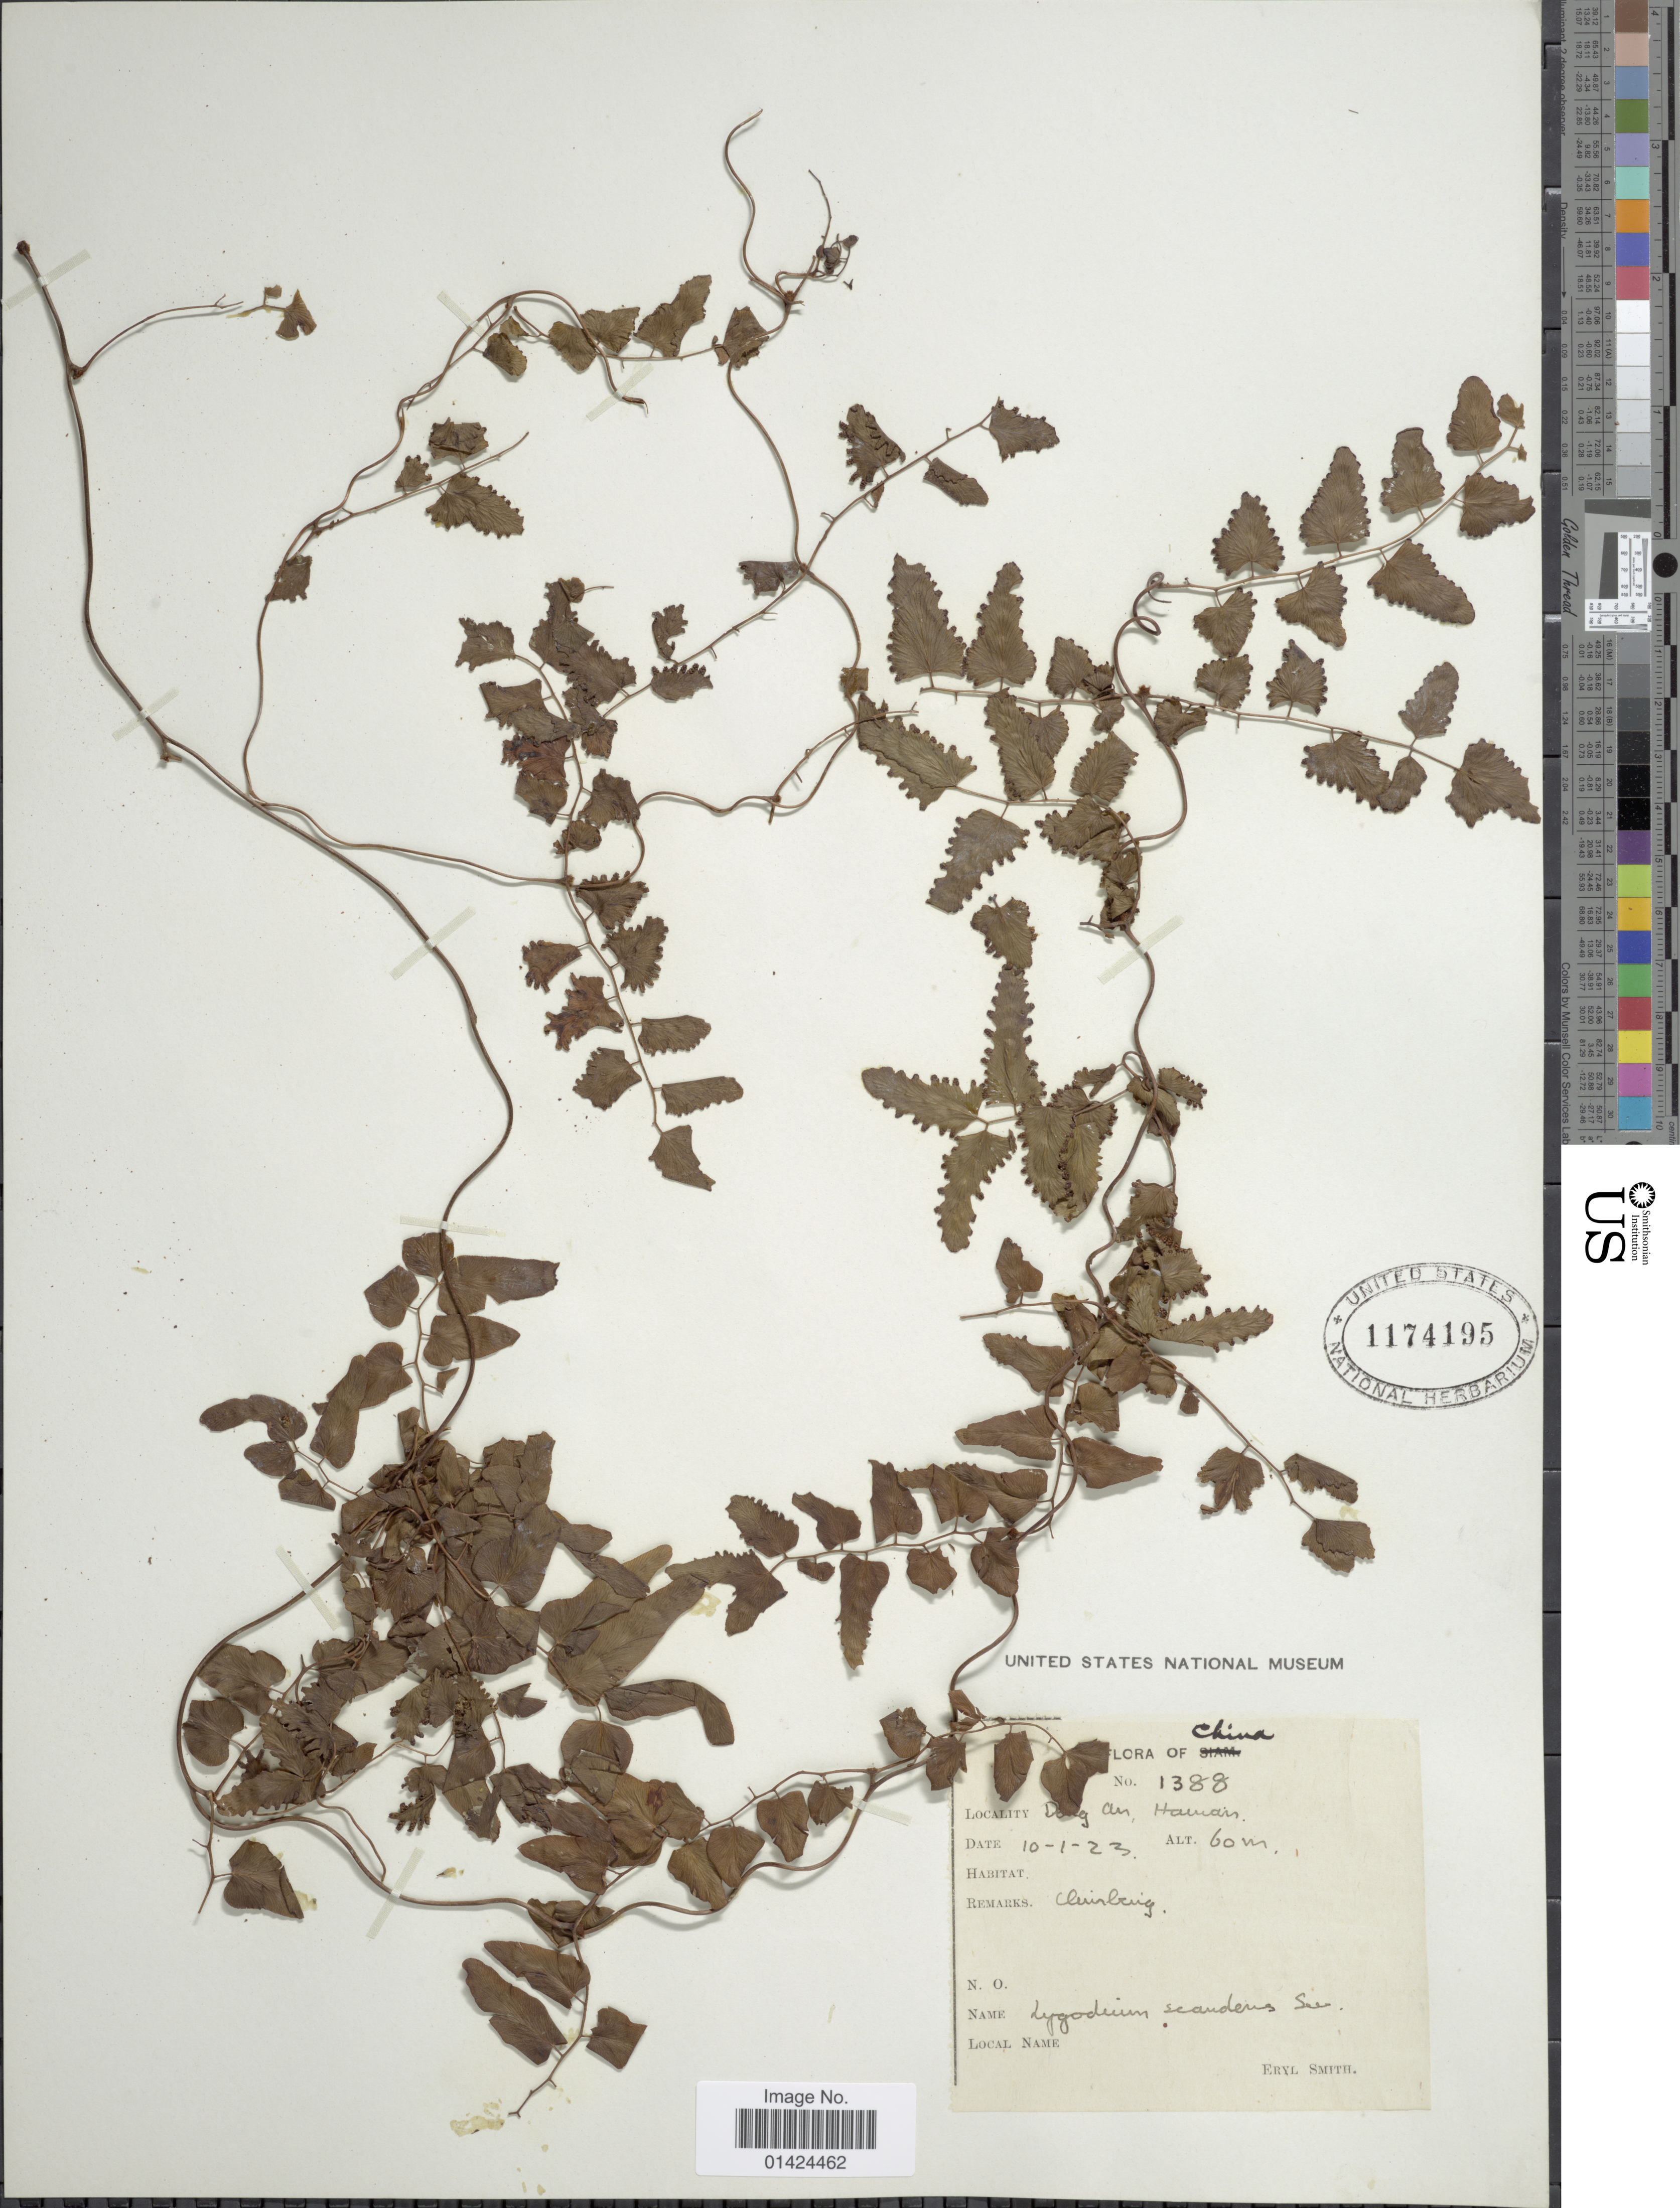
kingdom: Plantae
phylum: Tracheophyta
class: Polypodiopsida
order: Schizaeales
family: Lygodiaceae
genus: Lygodium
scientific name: Lygodium microphyllum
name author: (Cav.) R. Br.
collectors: C. E. Smith Jr.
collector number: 1388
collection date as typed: Transcribed d/m/y: 10/1/23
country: China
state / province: Hainan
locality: Dong An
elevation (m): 60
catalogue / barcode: US 1174195